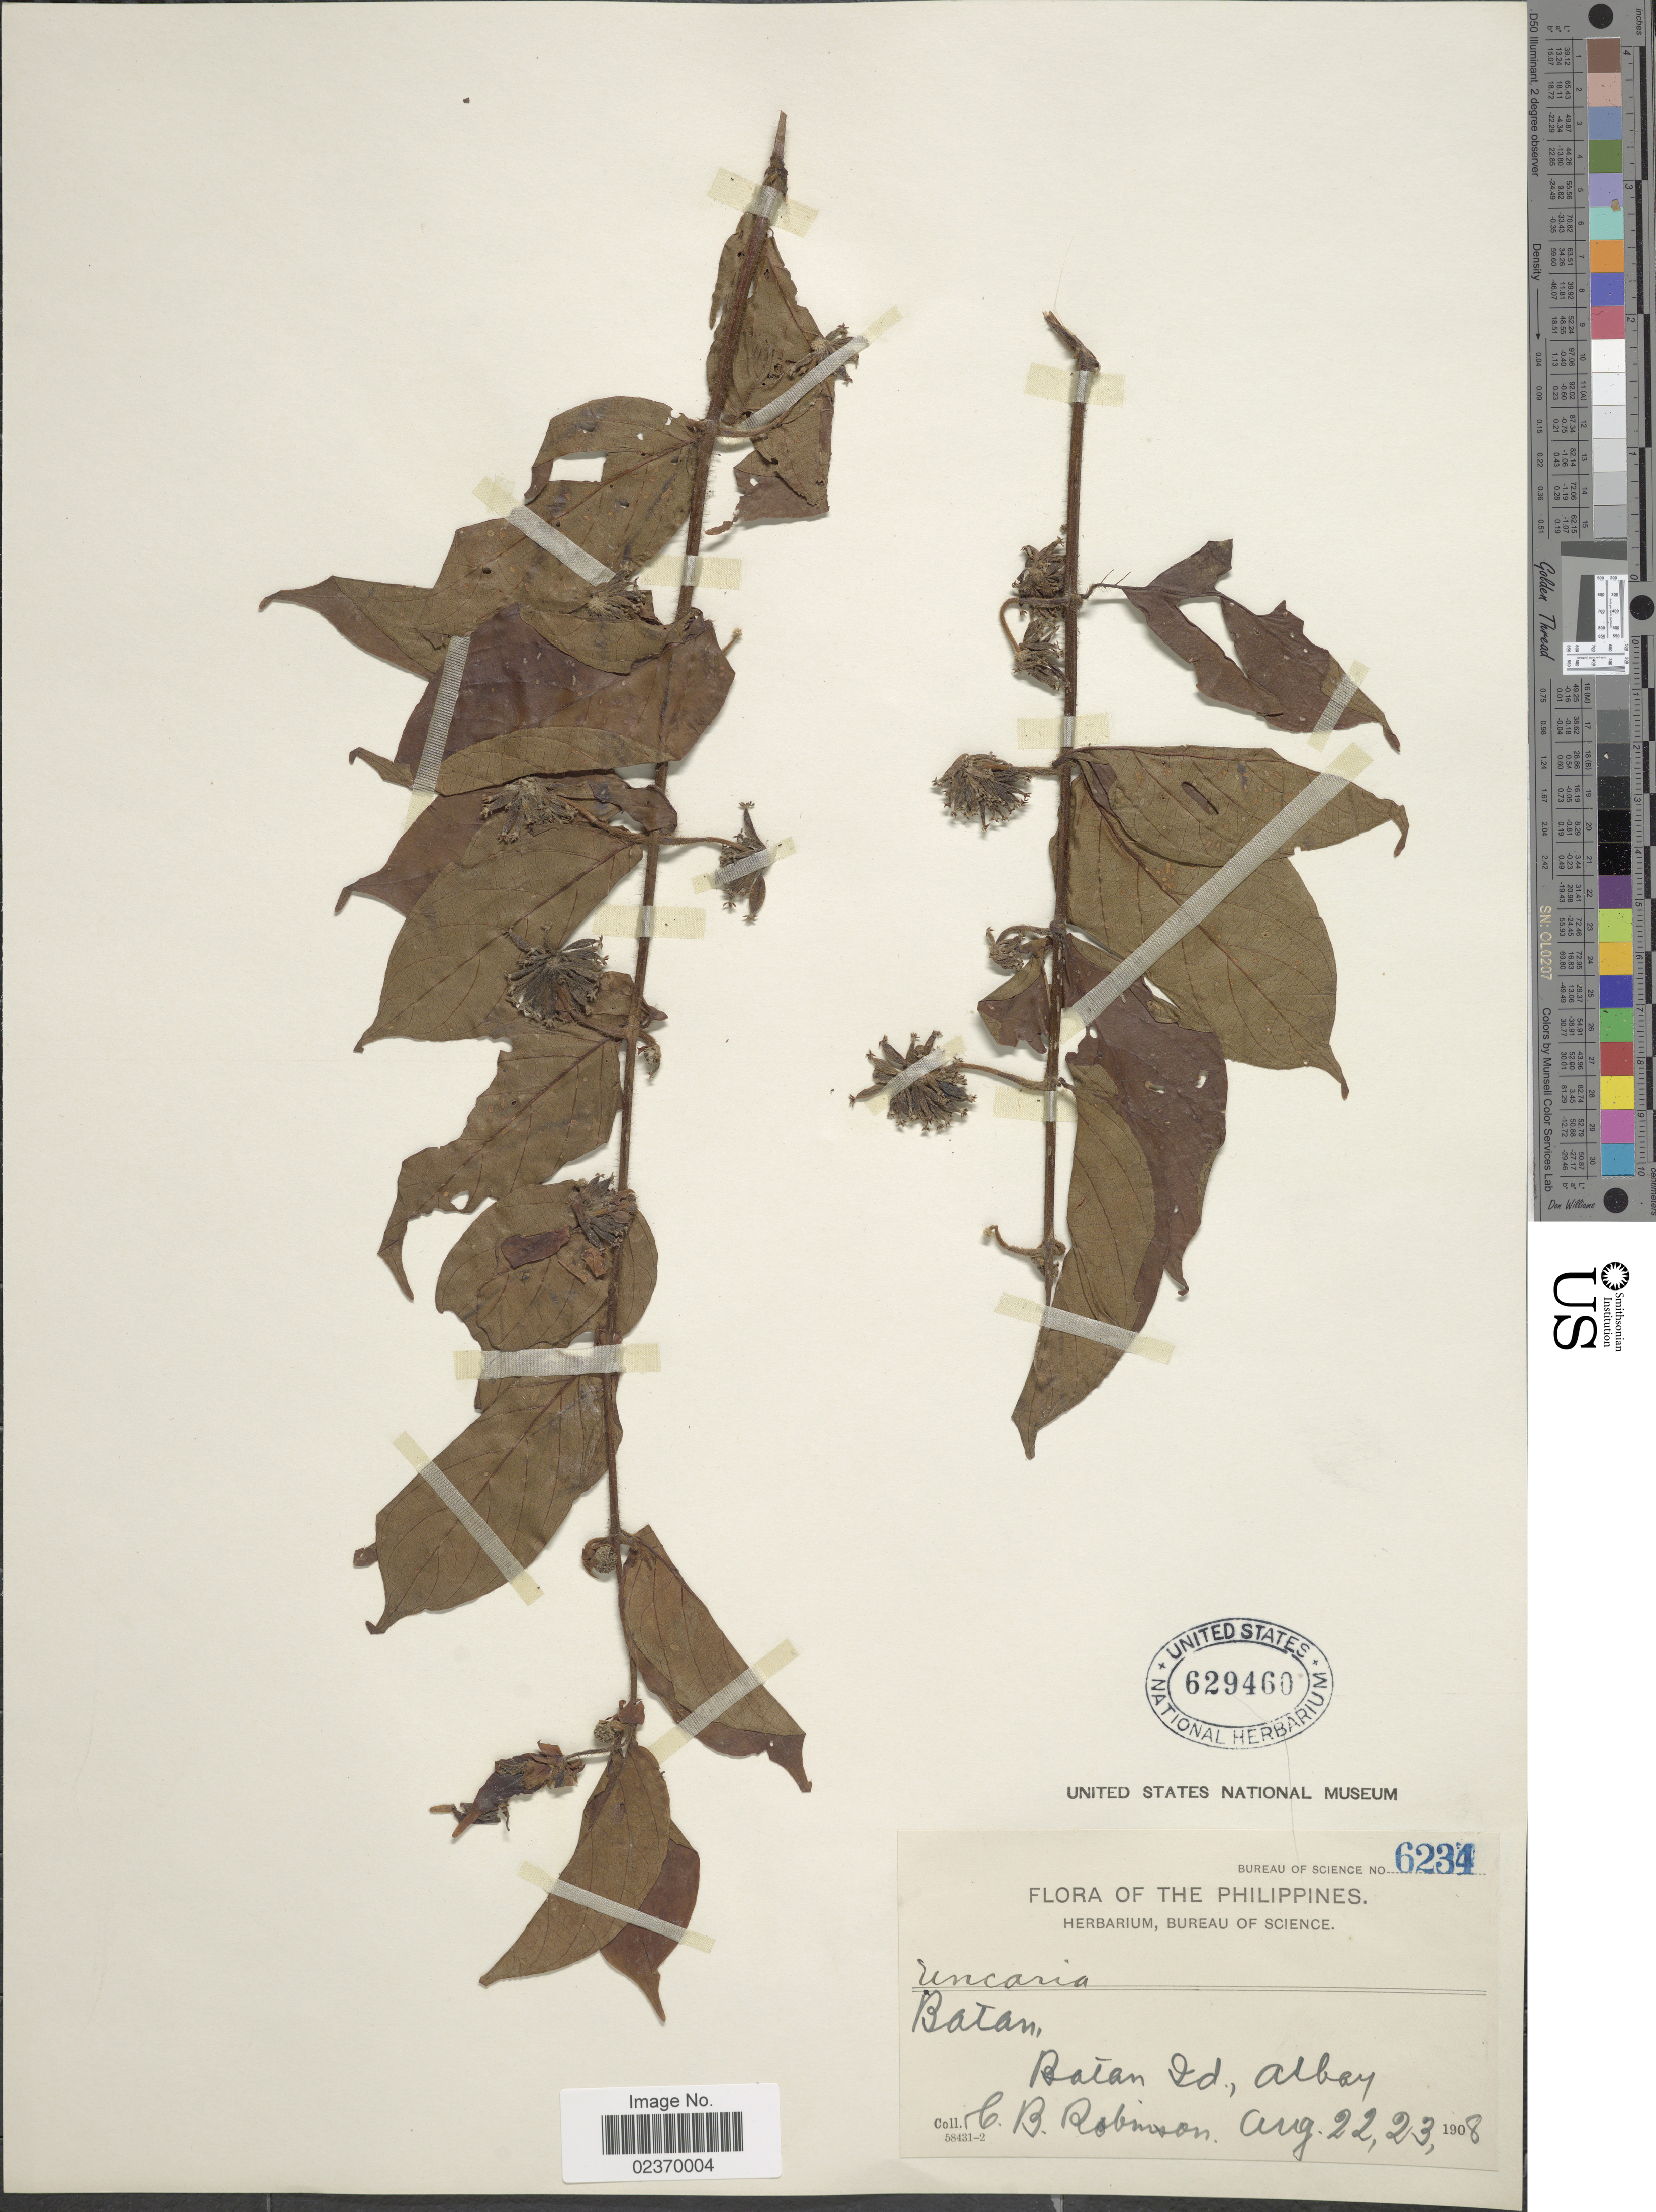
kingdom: Plantae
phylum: Tracheophyta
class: Magnoliopsida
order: Gentianales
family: Rubiaceae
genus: Uncaria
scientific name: Uncaria setiloba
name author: Benth.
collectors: C. Robinson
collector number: Bureau of Science 6234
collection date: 1908-08-22/1908-08-23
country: Philippines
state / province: Cagayan Valley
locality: Batan, Batan Id., Albay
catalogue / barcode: US 629460